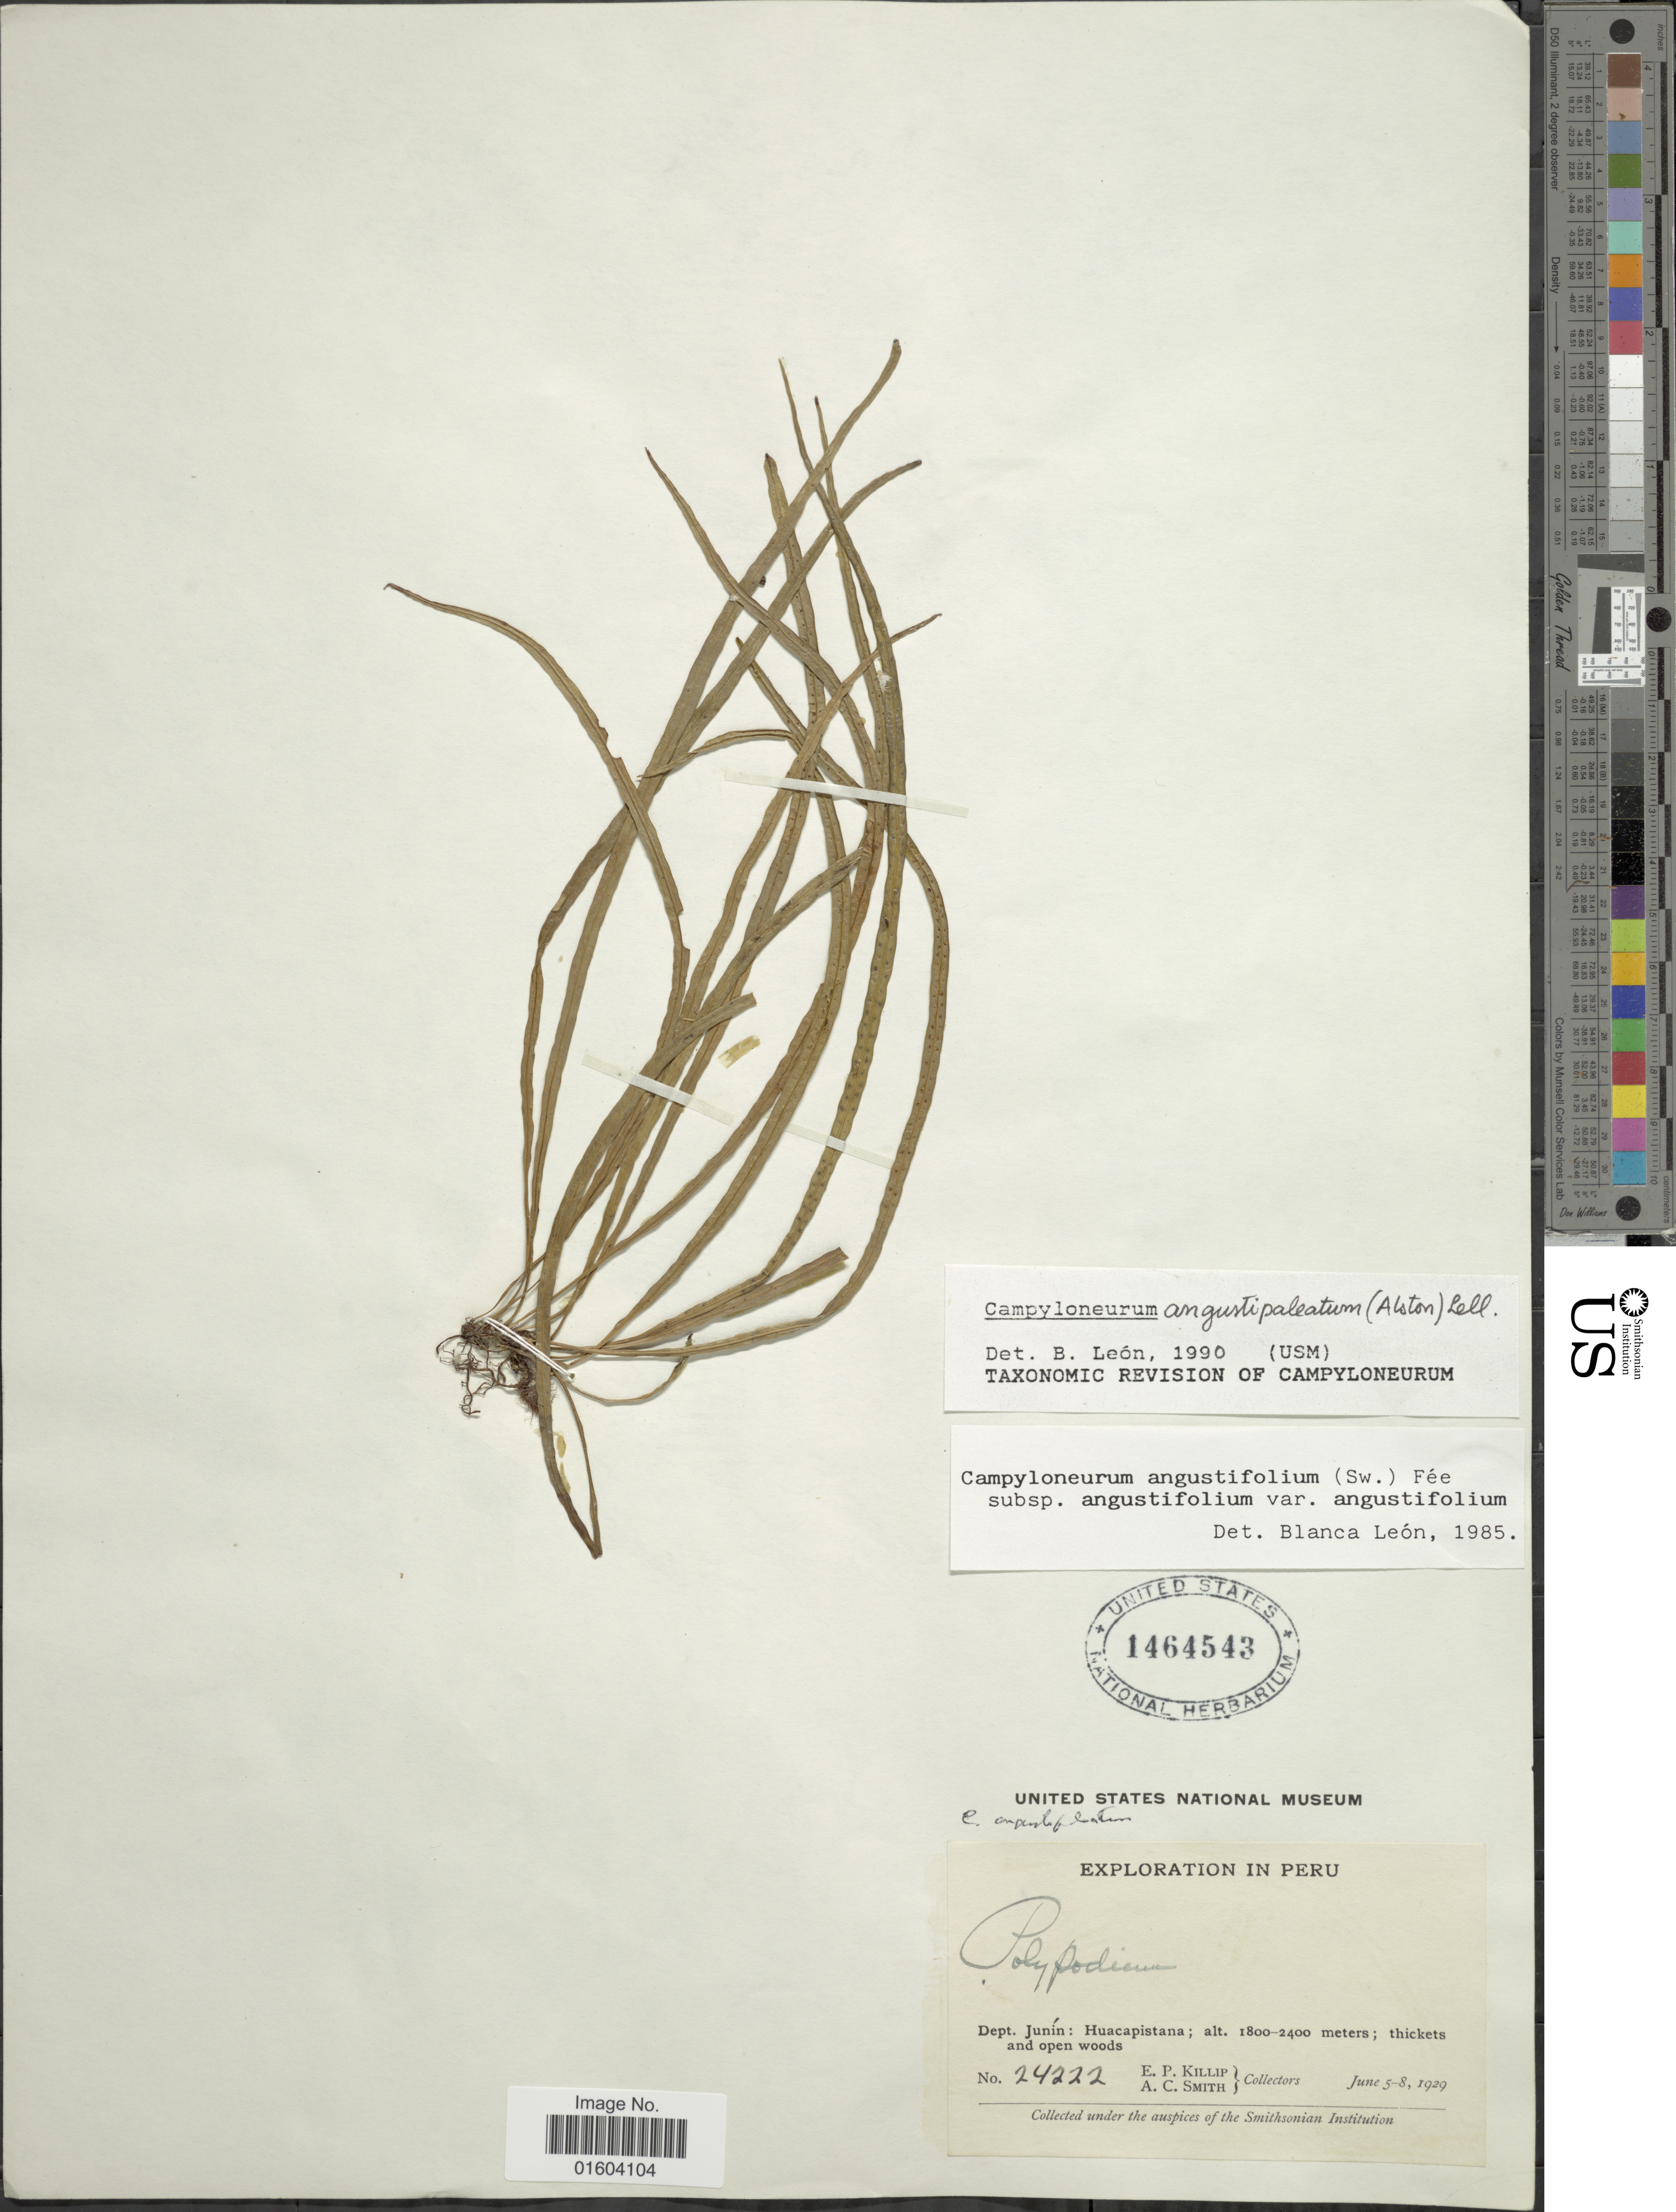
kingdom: Plantae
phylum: Tracheophyta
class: Polypodiopsida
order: Polypodiales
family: Polypodiaceae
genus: Campyloneurum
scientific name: Campyloneurum angustipaleatum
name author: (Alston) Lellinger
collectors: E. P. Killip & A. C. Smith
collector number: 24222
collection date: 1929-06-05/1929-06-08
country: Peru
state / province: Junín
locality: Peru. Dept. Junin: Huacapistana.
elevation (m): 1800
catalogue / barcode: US 1464543